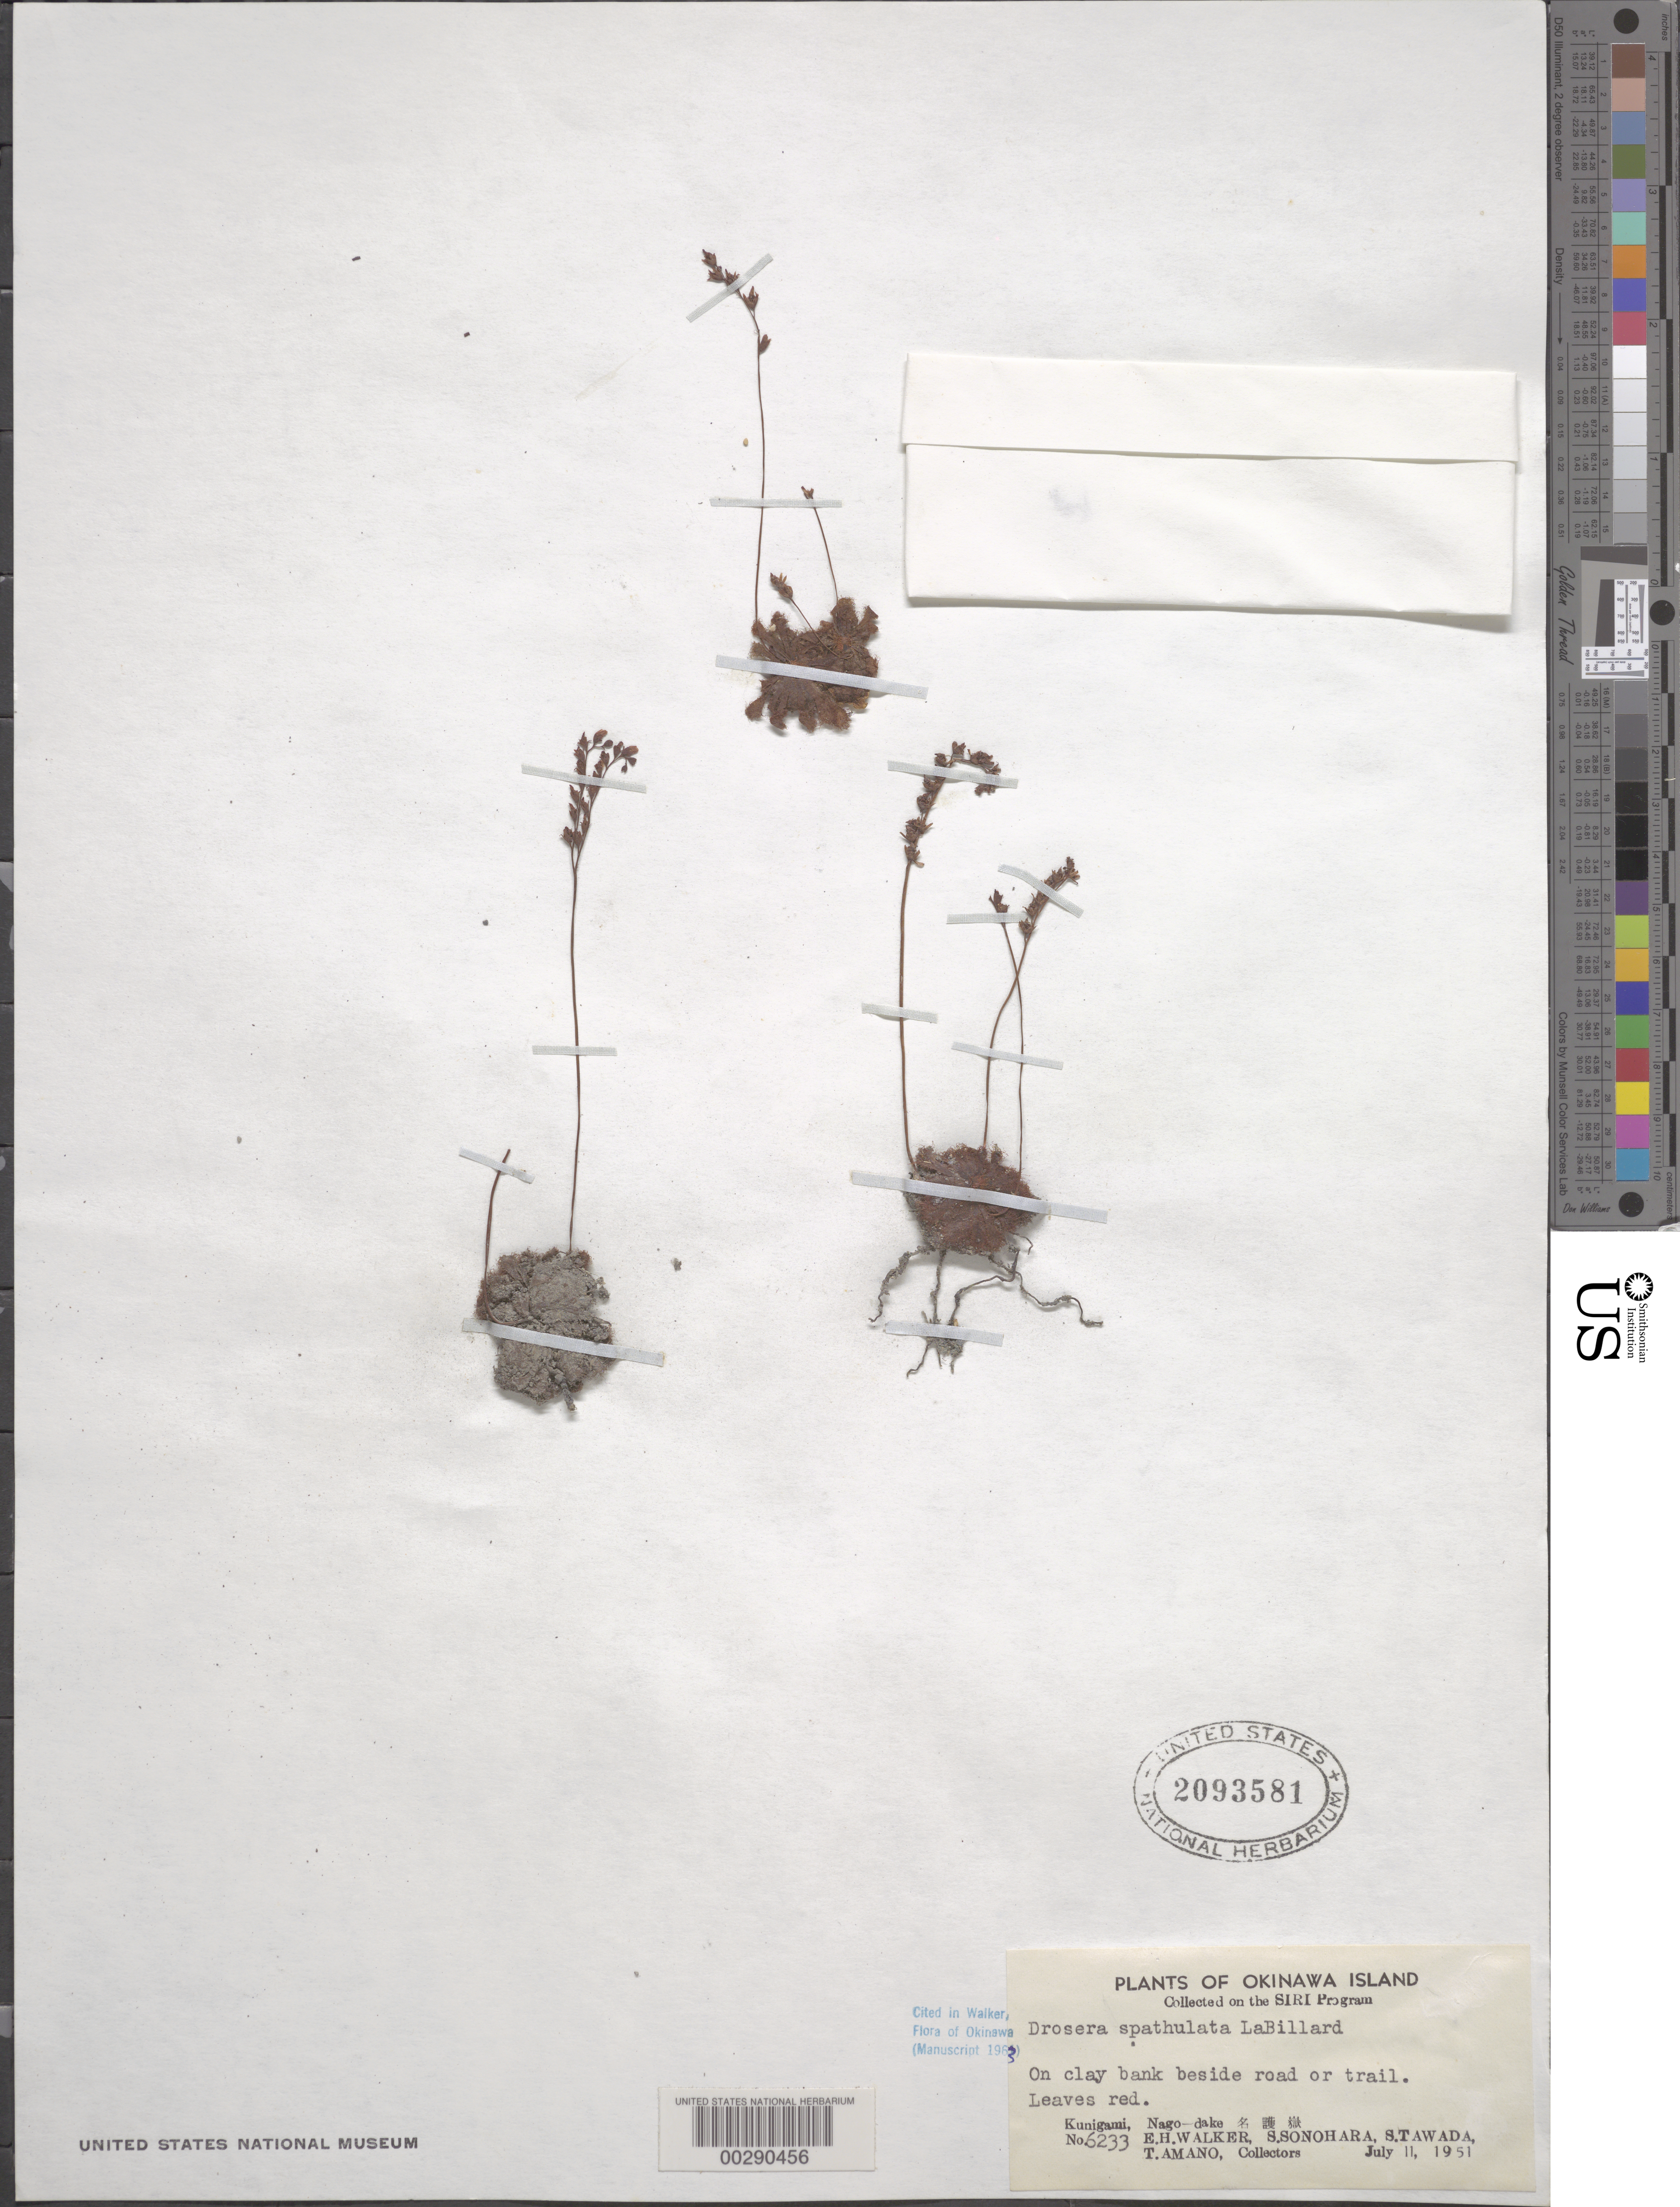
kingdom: Plantae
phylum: Tracheophyta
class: Magnoliopsida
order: Caryophyllales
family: Droseraceae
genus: Drosera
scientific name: Drosera spathulata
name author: Labill.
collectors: E. H. Walker, S. Sonohara, S. Tawada & T. Amano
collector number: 6233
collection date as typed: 11 Jul 1951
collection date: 1951-07-11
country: Japan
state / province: Okinawa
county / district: Okinawa Prefecture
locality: Kungami, nago-dake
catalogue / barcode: US 2093581